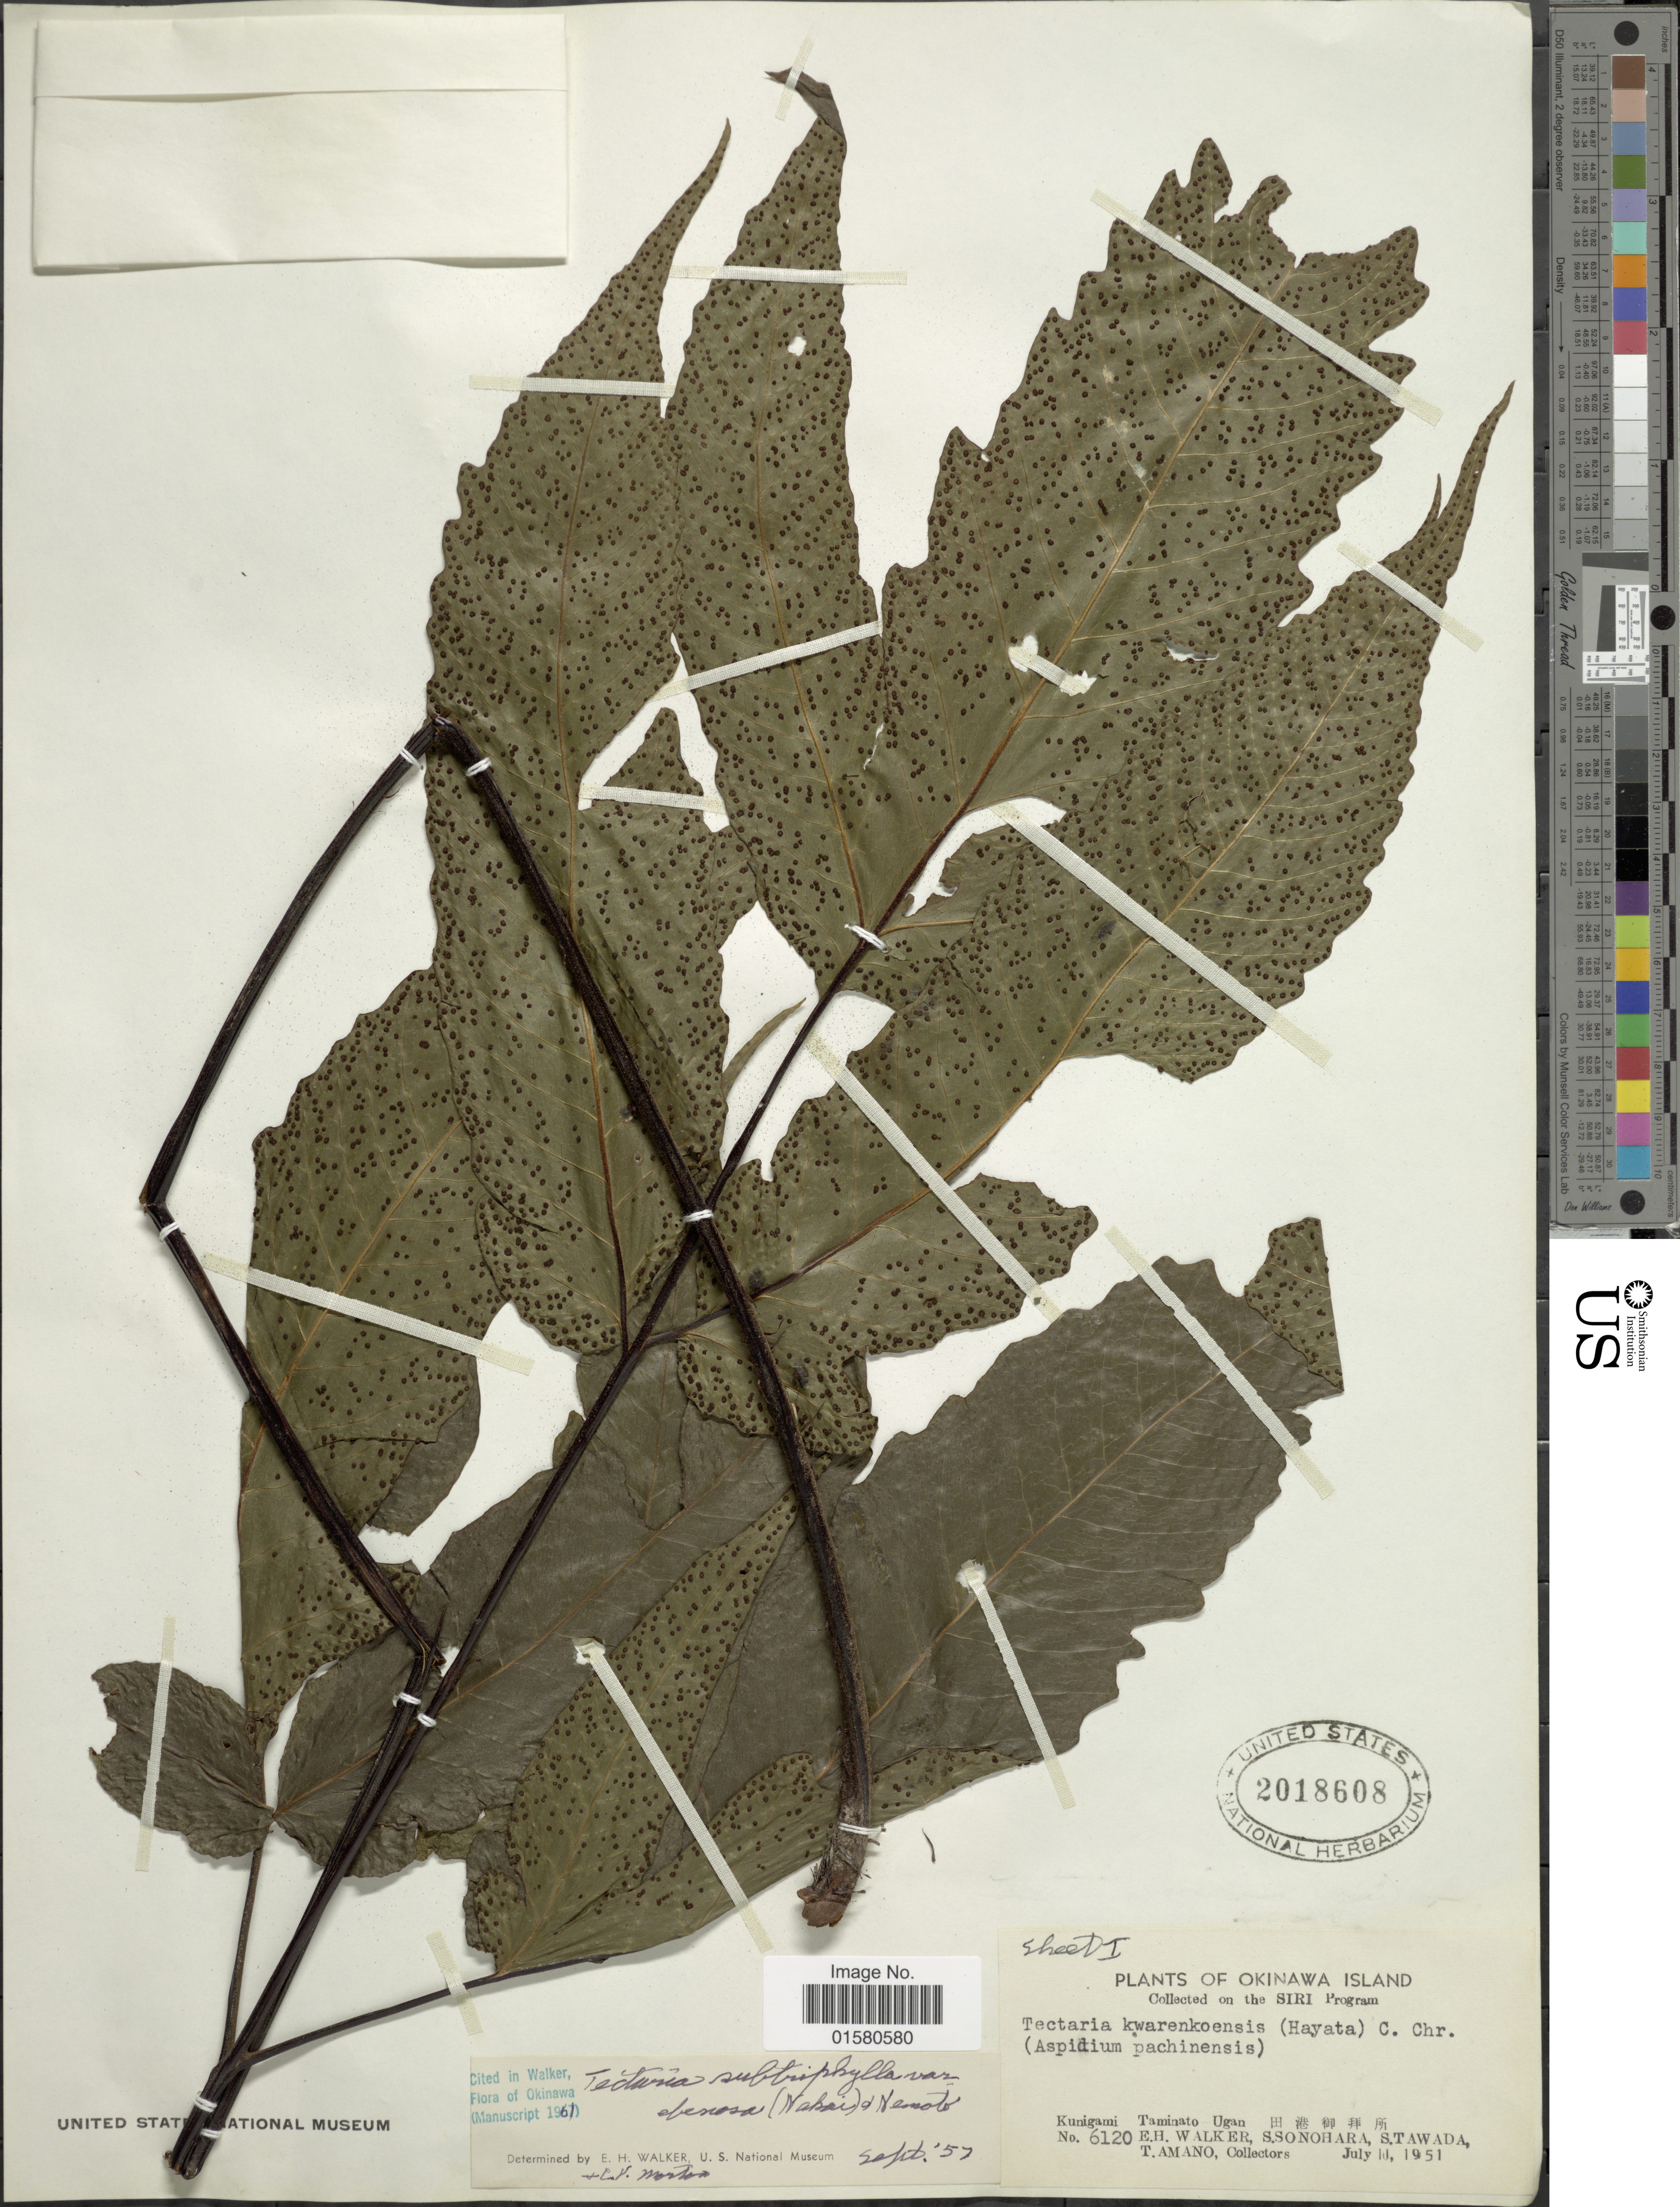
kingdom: Plantae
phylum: Tracheophyta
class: Polypodiopsida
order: Polypodiales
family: Tectariaceae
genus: Tectaria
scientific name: Tectaria subtriphylla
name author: (Hook. & Arn.) Copel.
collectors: E. H. Walker, S. Sonohara, S. Tawada & T. Amano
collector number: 6120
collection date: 1951-07-10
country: Japan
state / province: Okinawa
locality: Okinawa Island, Kunigami Taminato Ugan [Foreign script]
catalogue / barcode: US 2018608